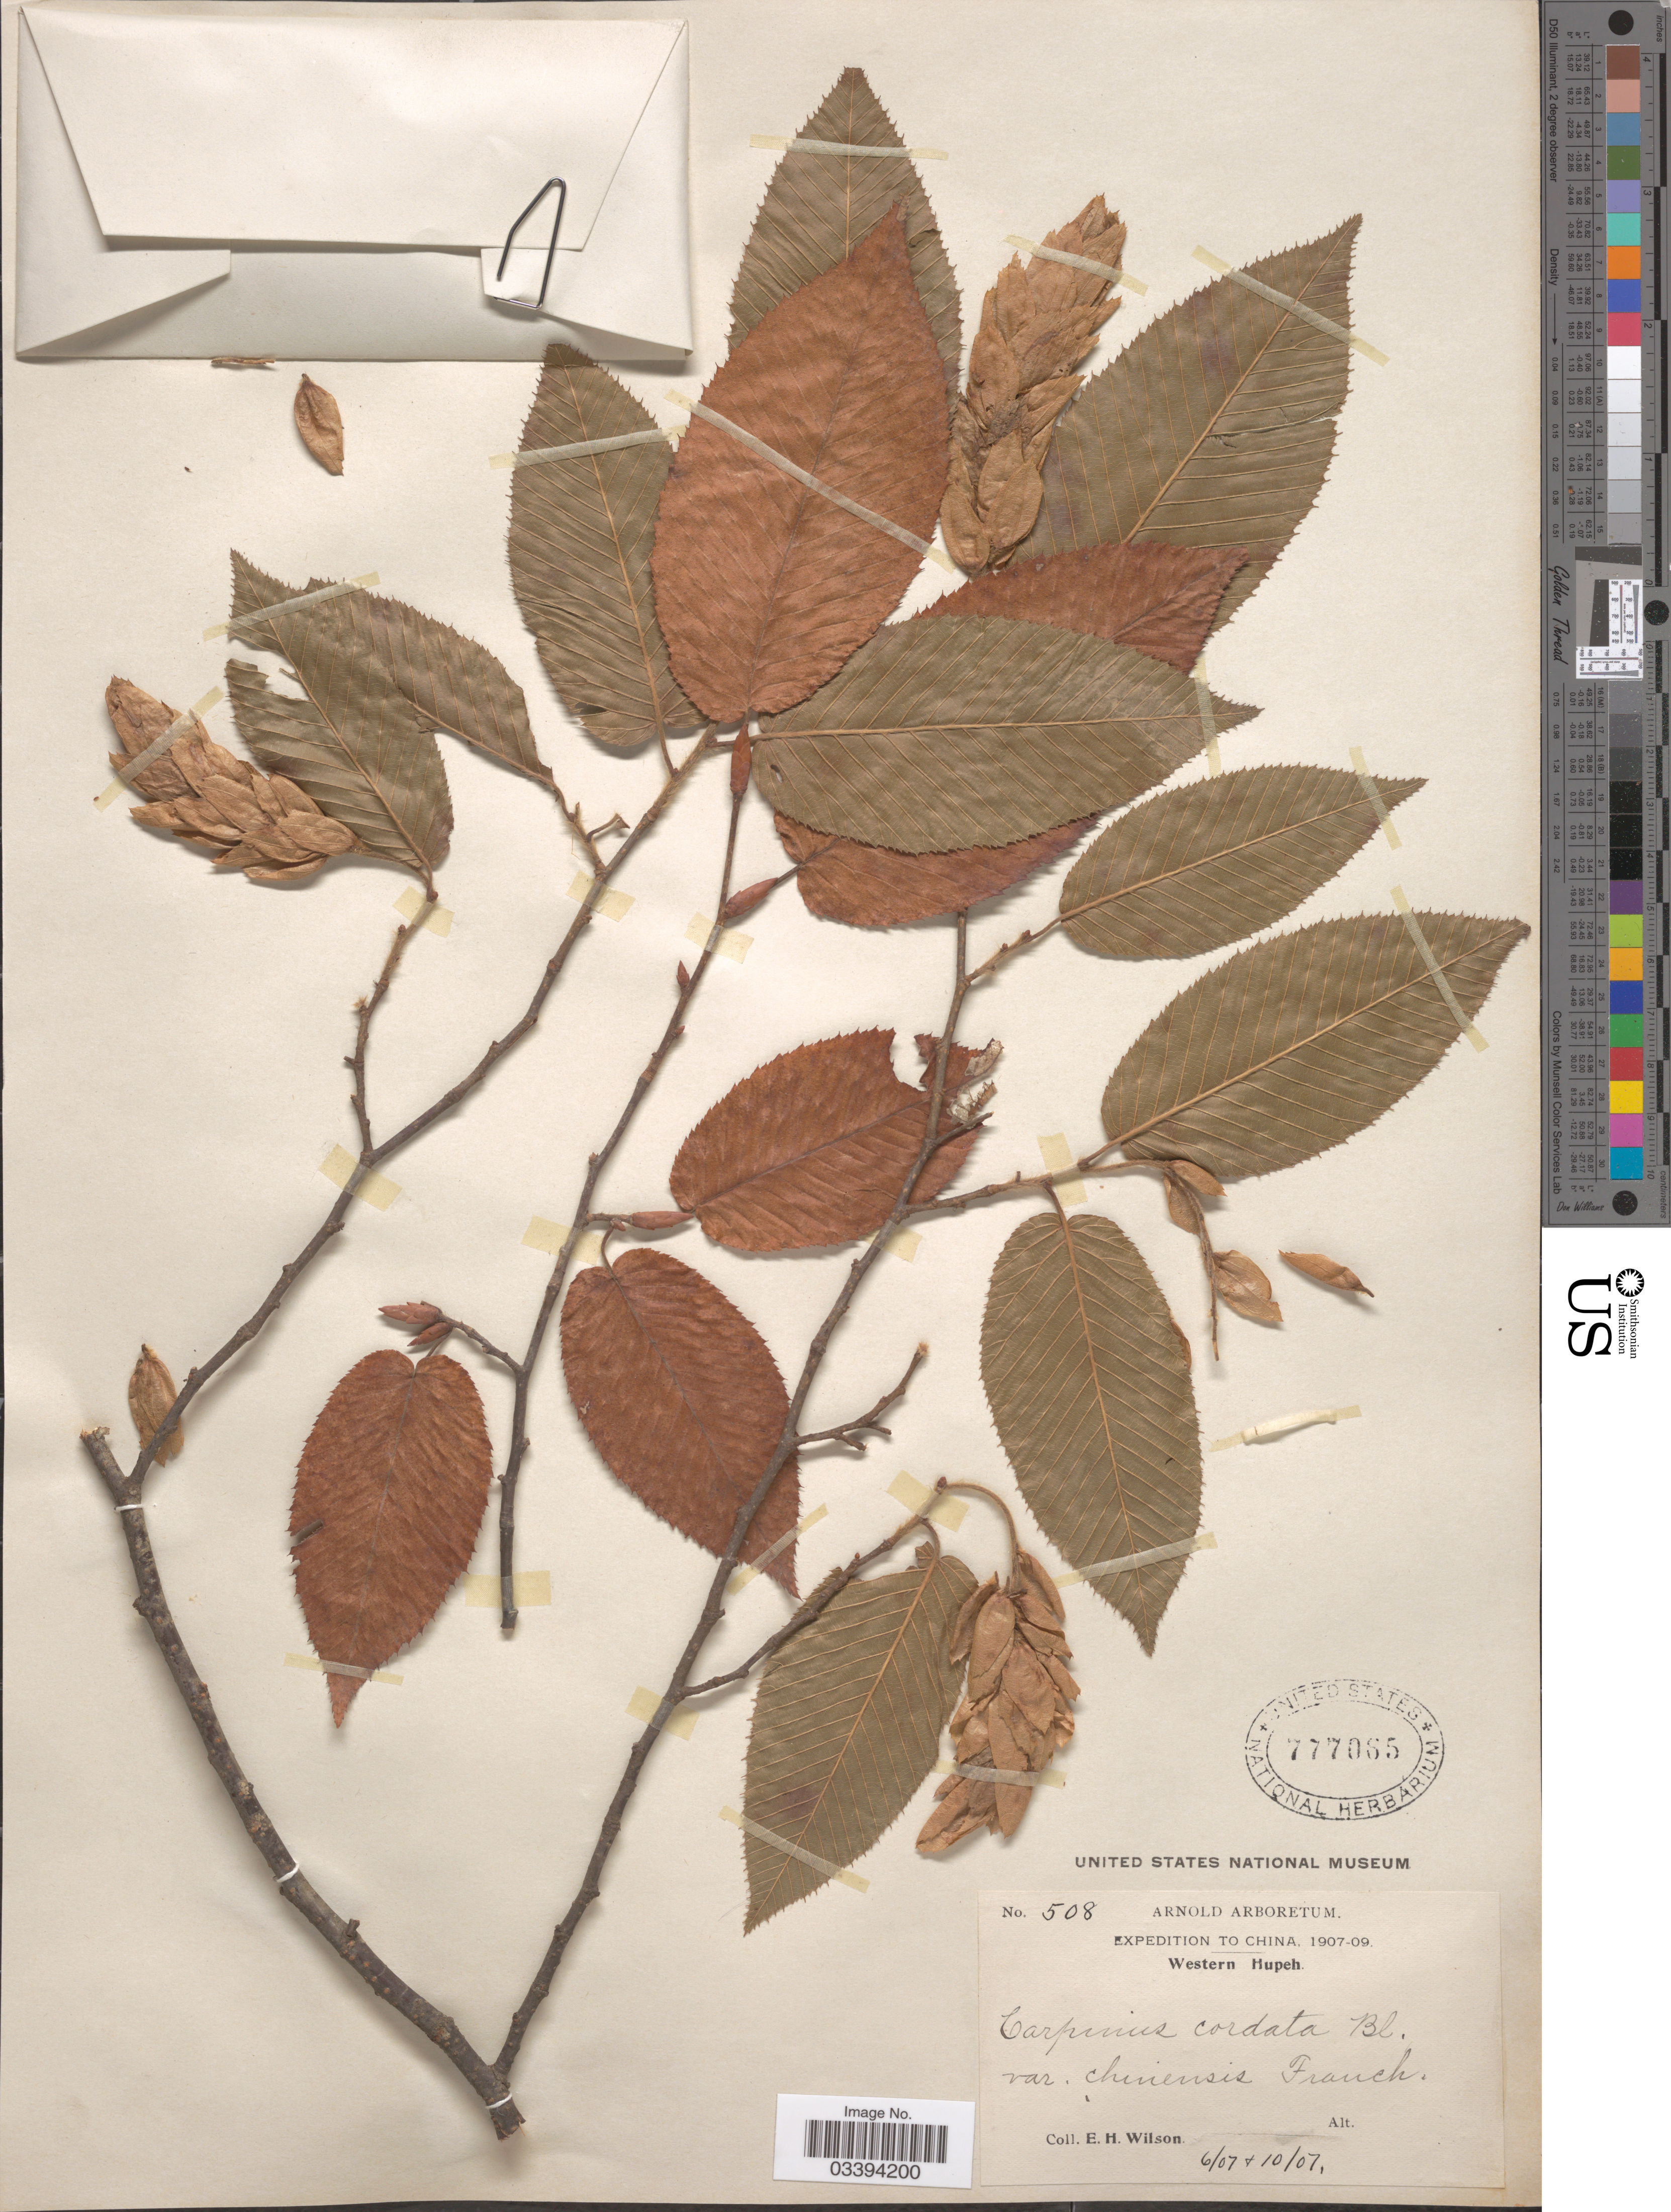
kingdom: Plantae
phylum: Tracheophyta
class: Magnoliopsida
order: Fagales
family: Betulaceae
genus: Carpinus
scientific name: Carpinus cordata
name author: Blume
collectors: E. Wilson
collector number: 508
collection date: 1907-06/1907-10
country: China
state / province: Hubei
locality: Western Hupeh.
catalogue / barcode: US 777065